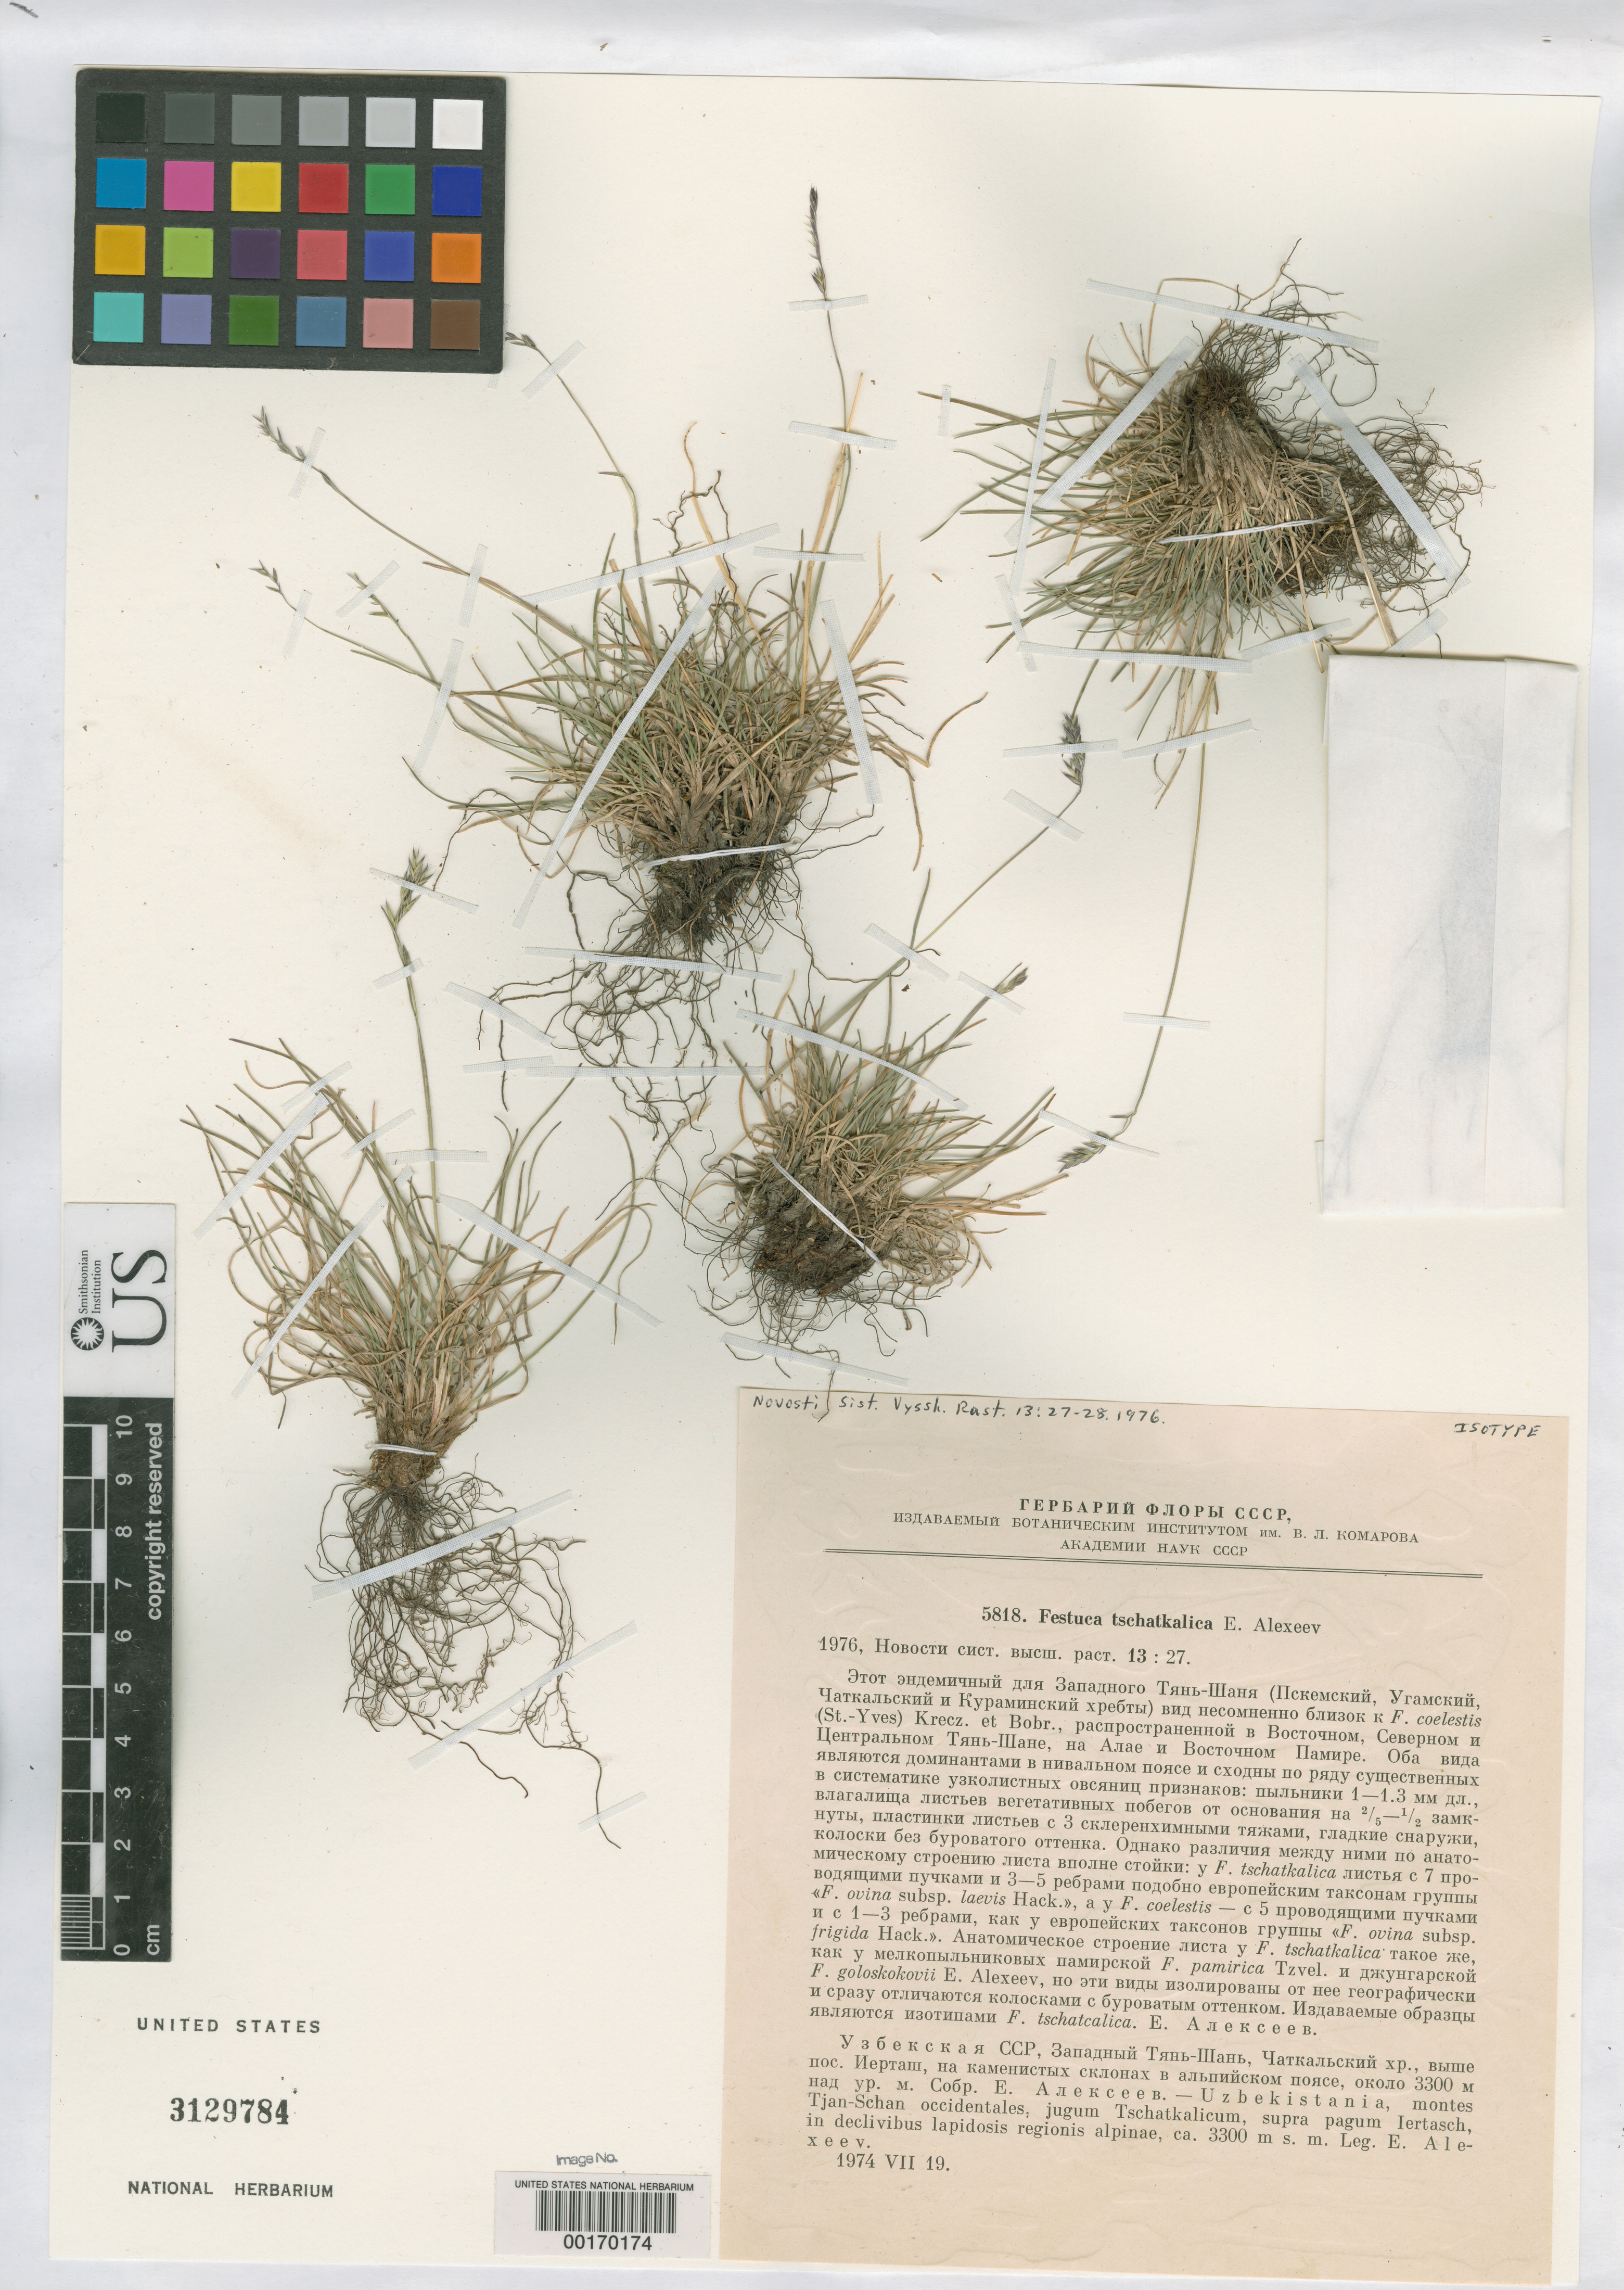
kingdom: Plantae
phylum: Tracheophyta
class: Liliopsida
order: Poales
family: Poaceae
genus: Festuca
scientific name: Festuca tschatkalica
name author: E.B. Alexeev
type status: Isotype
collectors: E. B. Alexeev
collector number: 5818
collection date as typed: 19 Jul 1974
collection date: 1974-07-19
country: Uzbekistan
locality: Montes Tjan-schan occidentales, jugum Tschatkalicum, supra pagum Iertasch.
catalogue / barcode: US 3129784